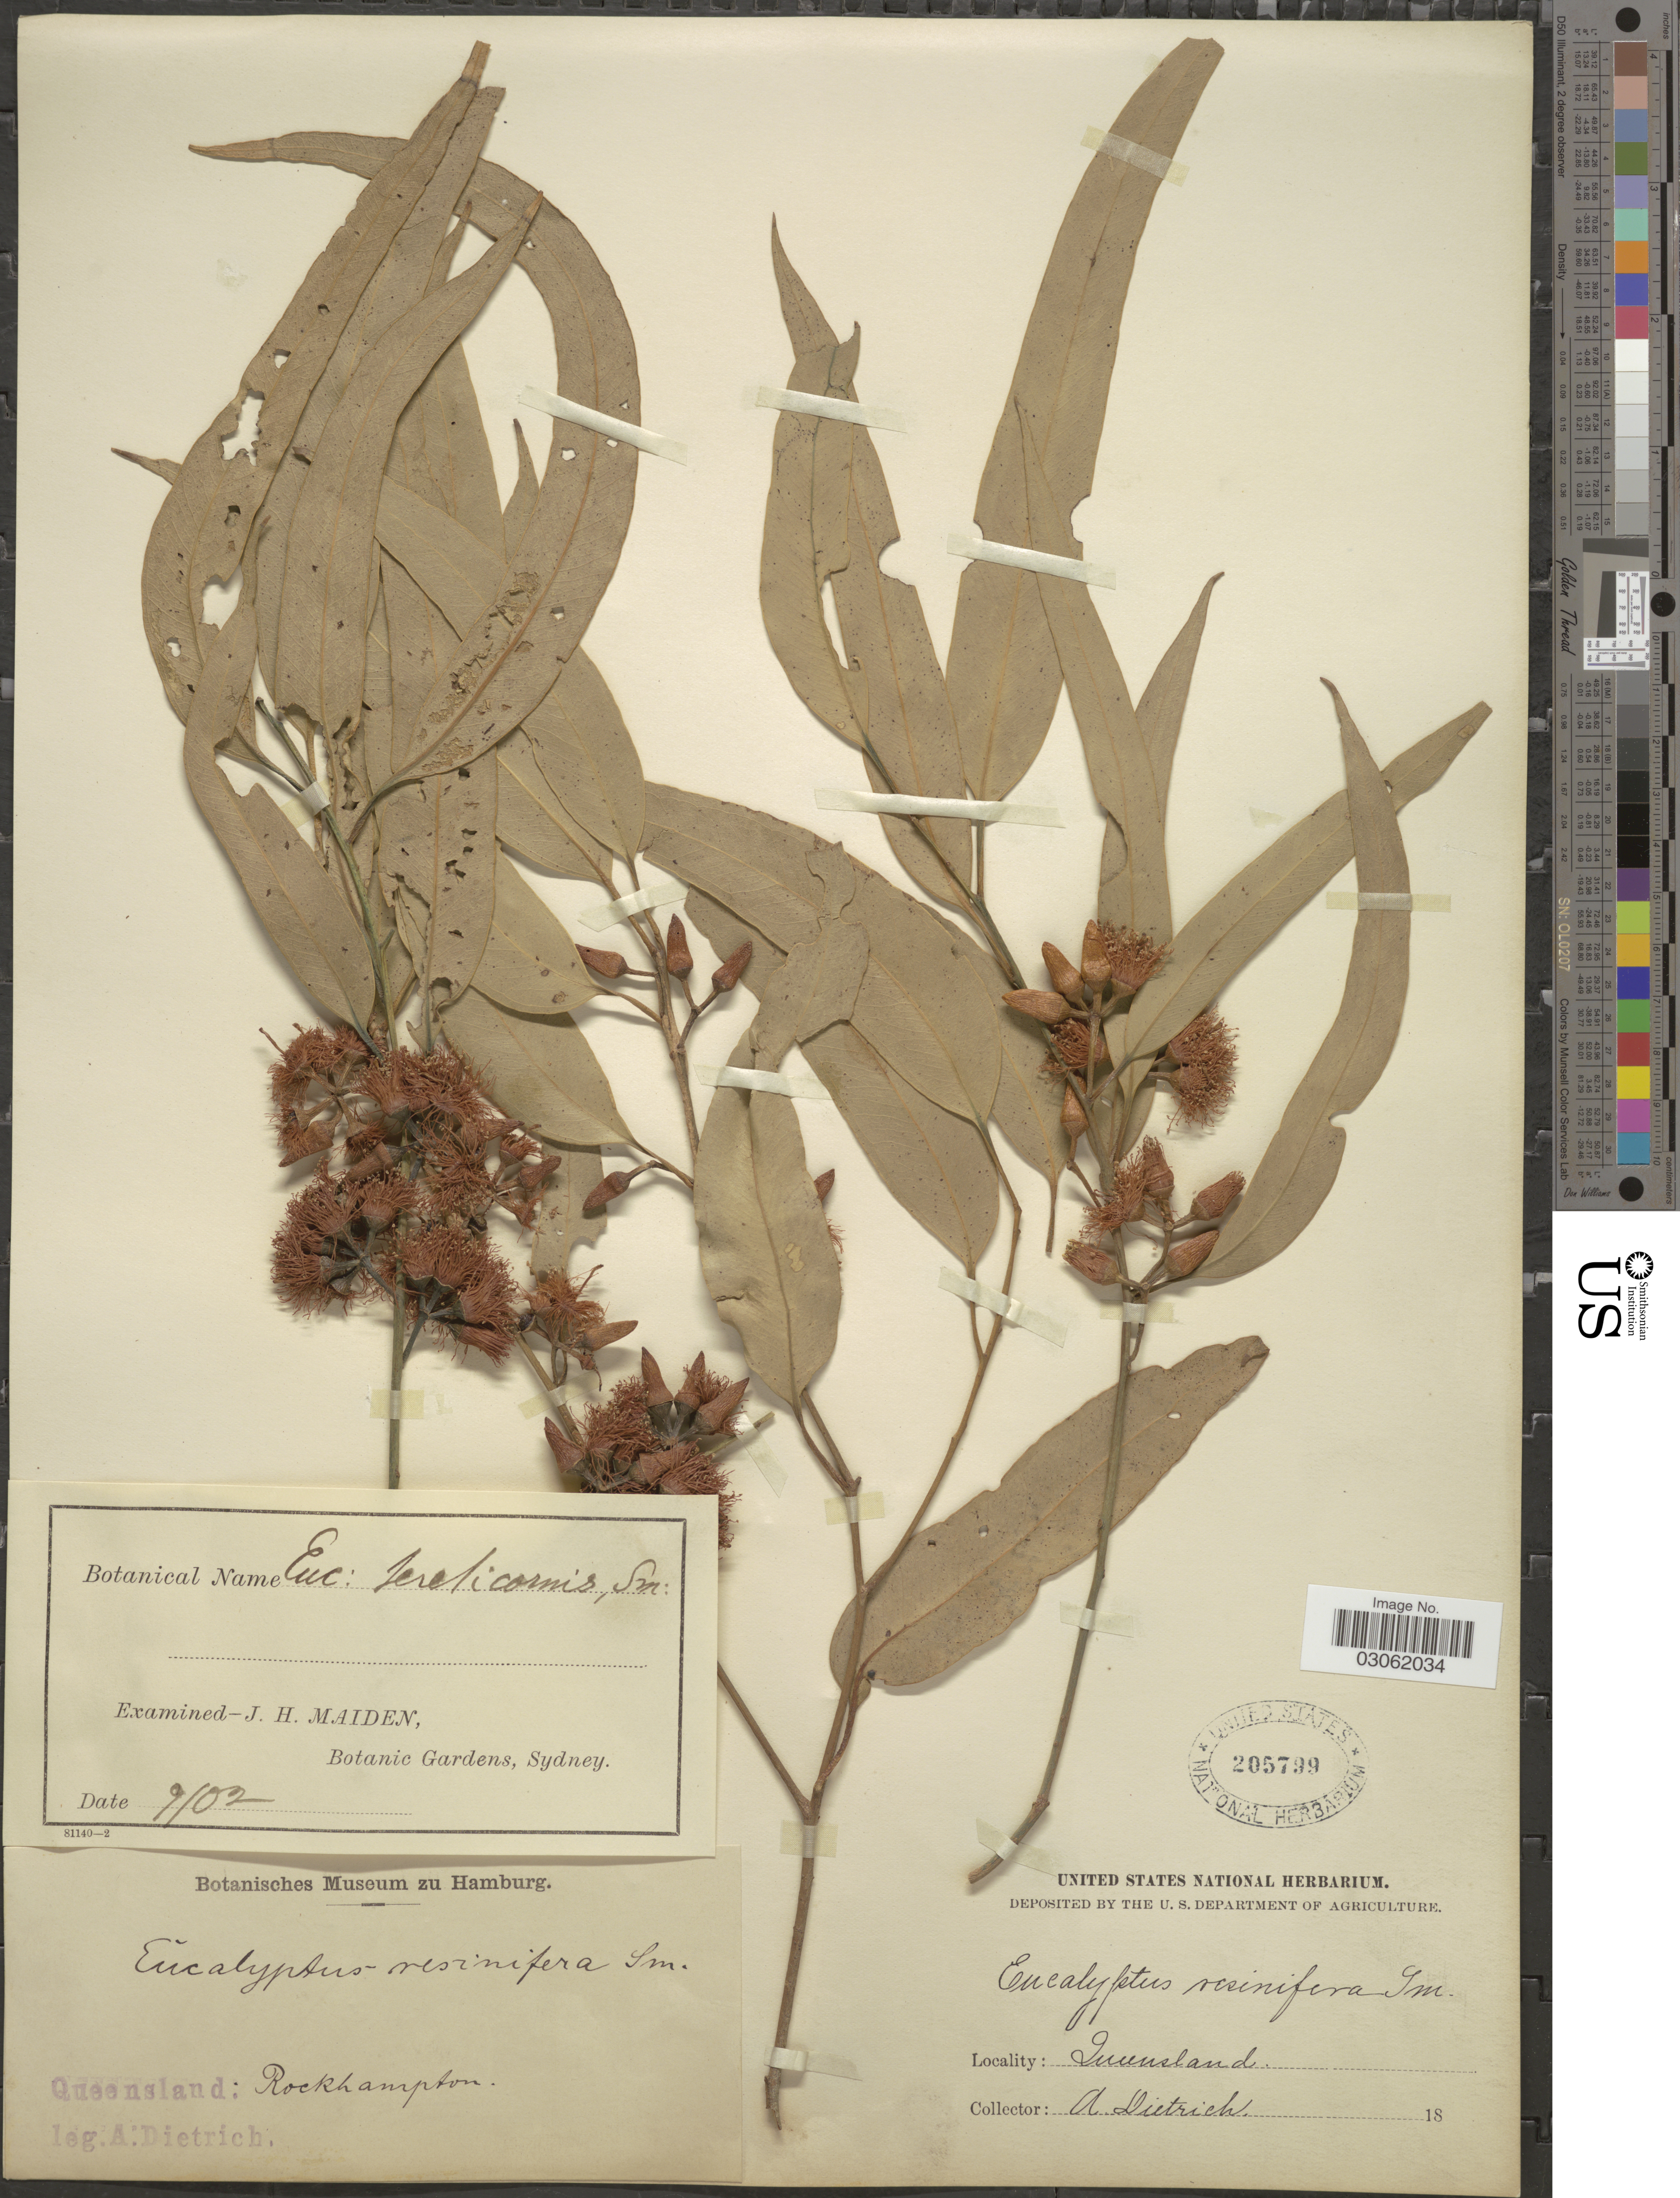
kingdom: Plantae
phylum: Tracheophyta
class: Magnoliopsida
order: Myrtales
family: Myrtaceae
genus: Eucalyptus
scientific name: Eucalyptus tereticornis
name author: Sm.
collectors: A. Dietrich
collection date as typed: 18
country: Australia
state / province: Queensland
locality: Rockhampton.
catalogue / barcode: US 205799